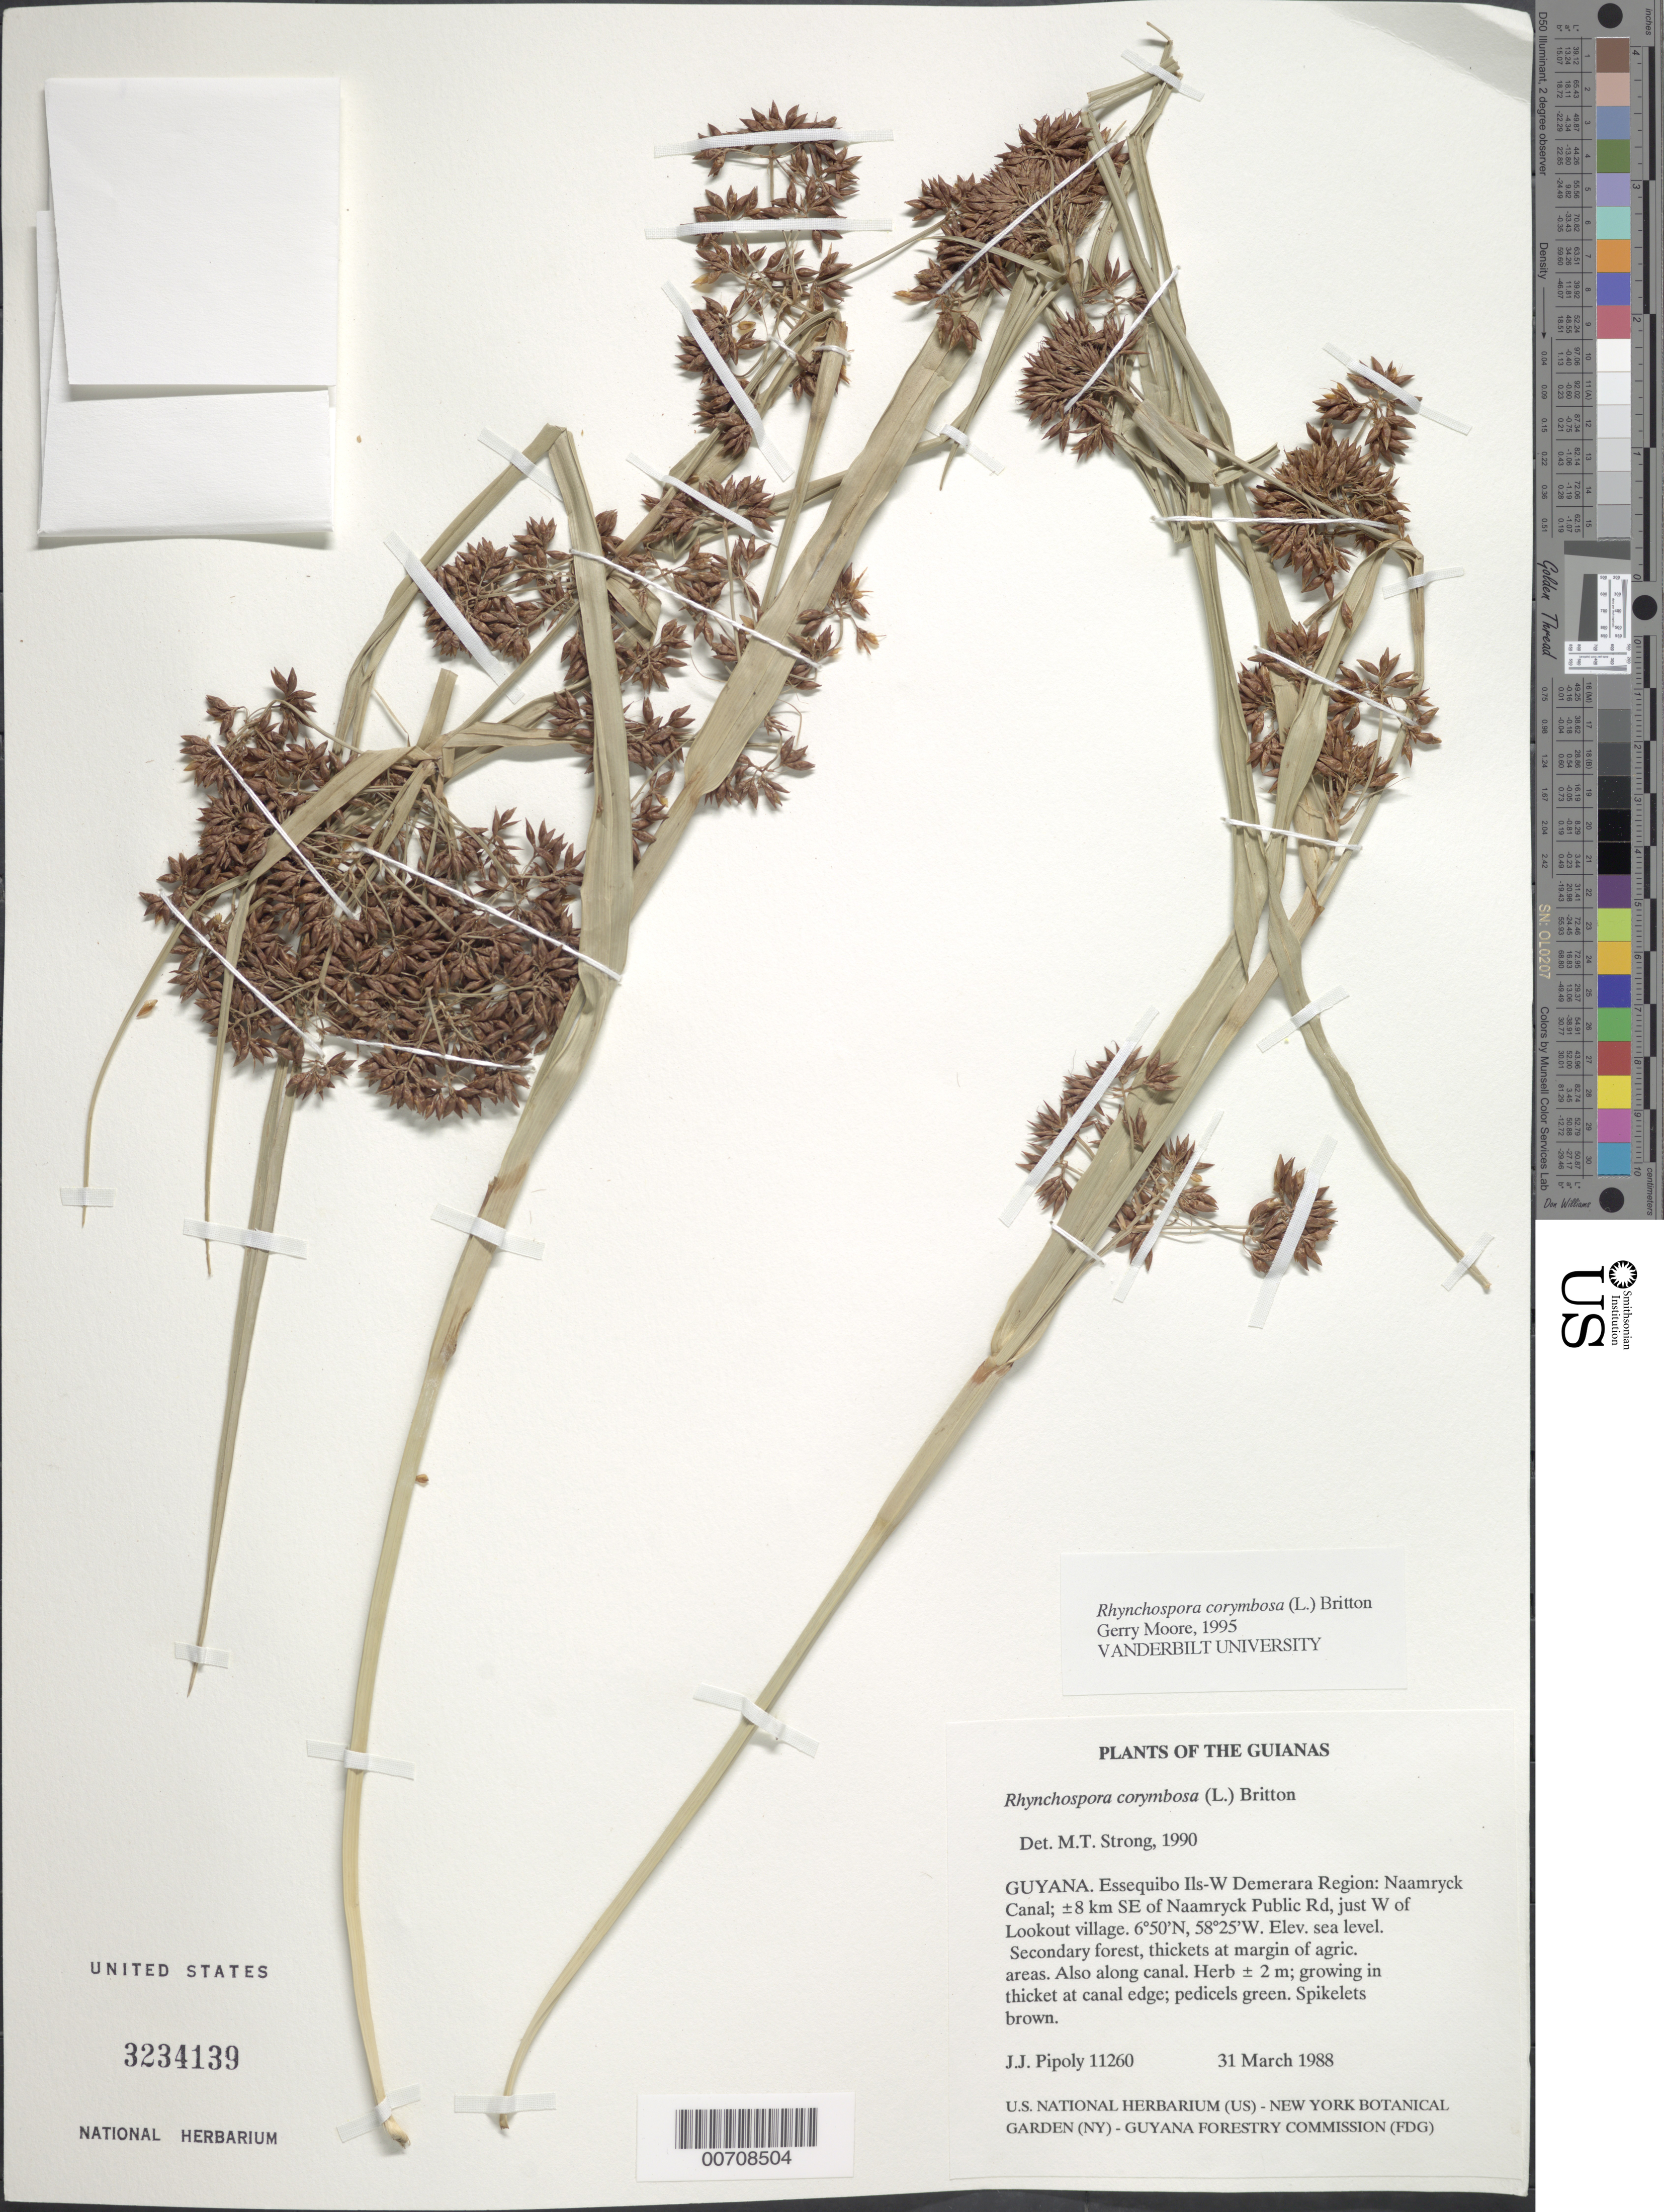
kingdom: Plantae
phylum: Tracheophyta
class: Liliopsida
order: Poales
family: Cyperaceae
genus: Rhynchospora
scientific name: Rhynchospora corymbosa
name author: (L.) Britton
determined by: Moore, G. T.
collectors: J. J. Pipoly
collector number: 11260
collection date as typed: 31 March 1987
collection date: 1987-03-31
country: Guyana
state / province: Essequibo Isl-W. Demerara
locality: Naamryck Canal; ±8 km SE of Naamryck Public Rd, just W of Lookout village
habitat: Secondary forest, thickets at margin of agric. areas. Also along canal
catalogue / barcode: US 3234139